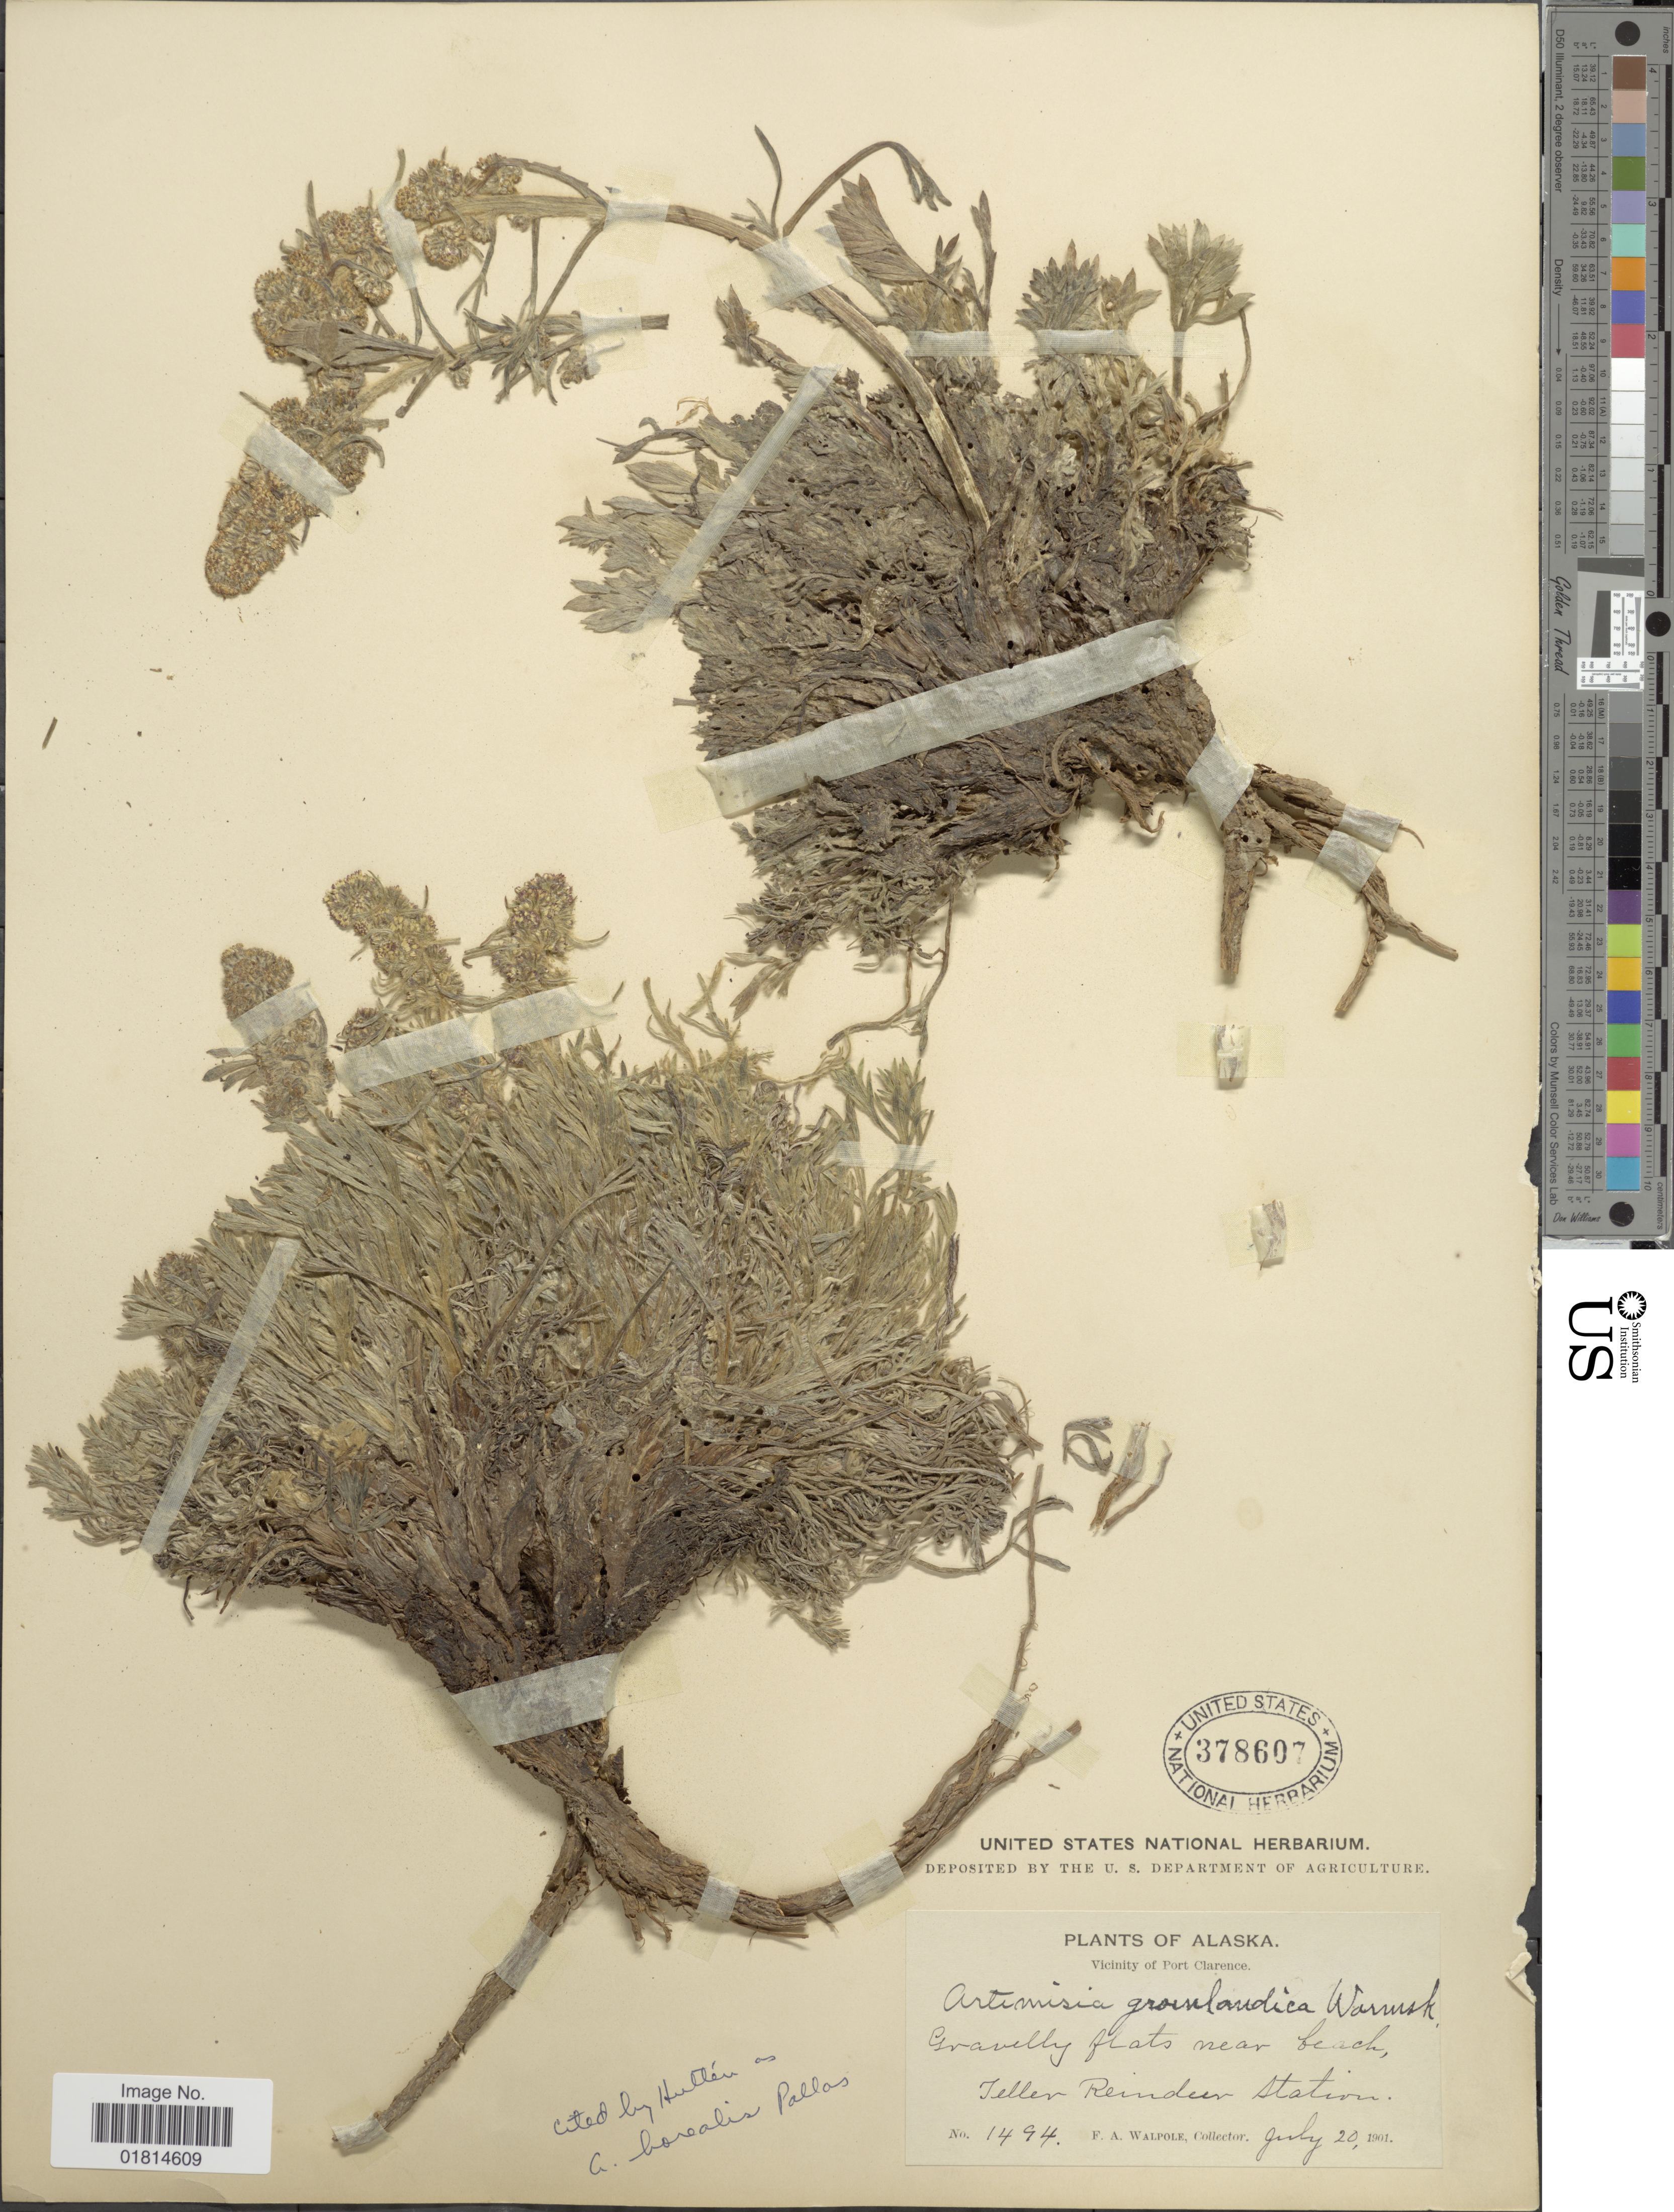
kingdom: Plantae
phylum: Tracheophyta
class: Magnoliopsida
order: Asterales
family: Asteraceae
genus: Artemisia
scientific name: Artemisia borealis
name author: Pall.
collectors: F. Walpole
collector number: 1494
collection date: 1901-07-20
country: United States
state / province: Alaska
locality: Vicinity of Port Clarence. Gravelly flats near beach, Teller Reindeer Station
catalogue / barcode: US 378607